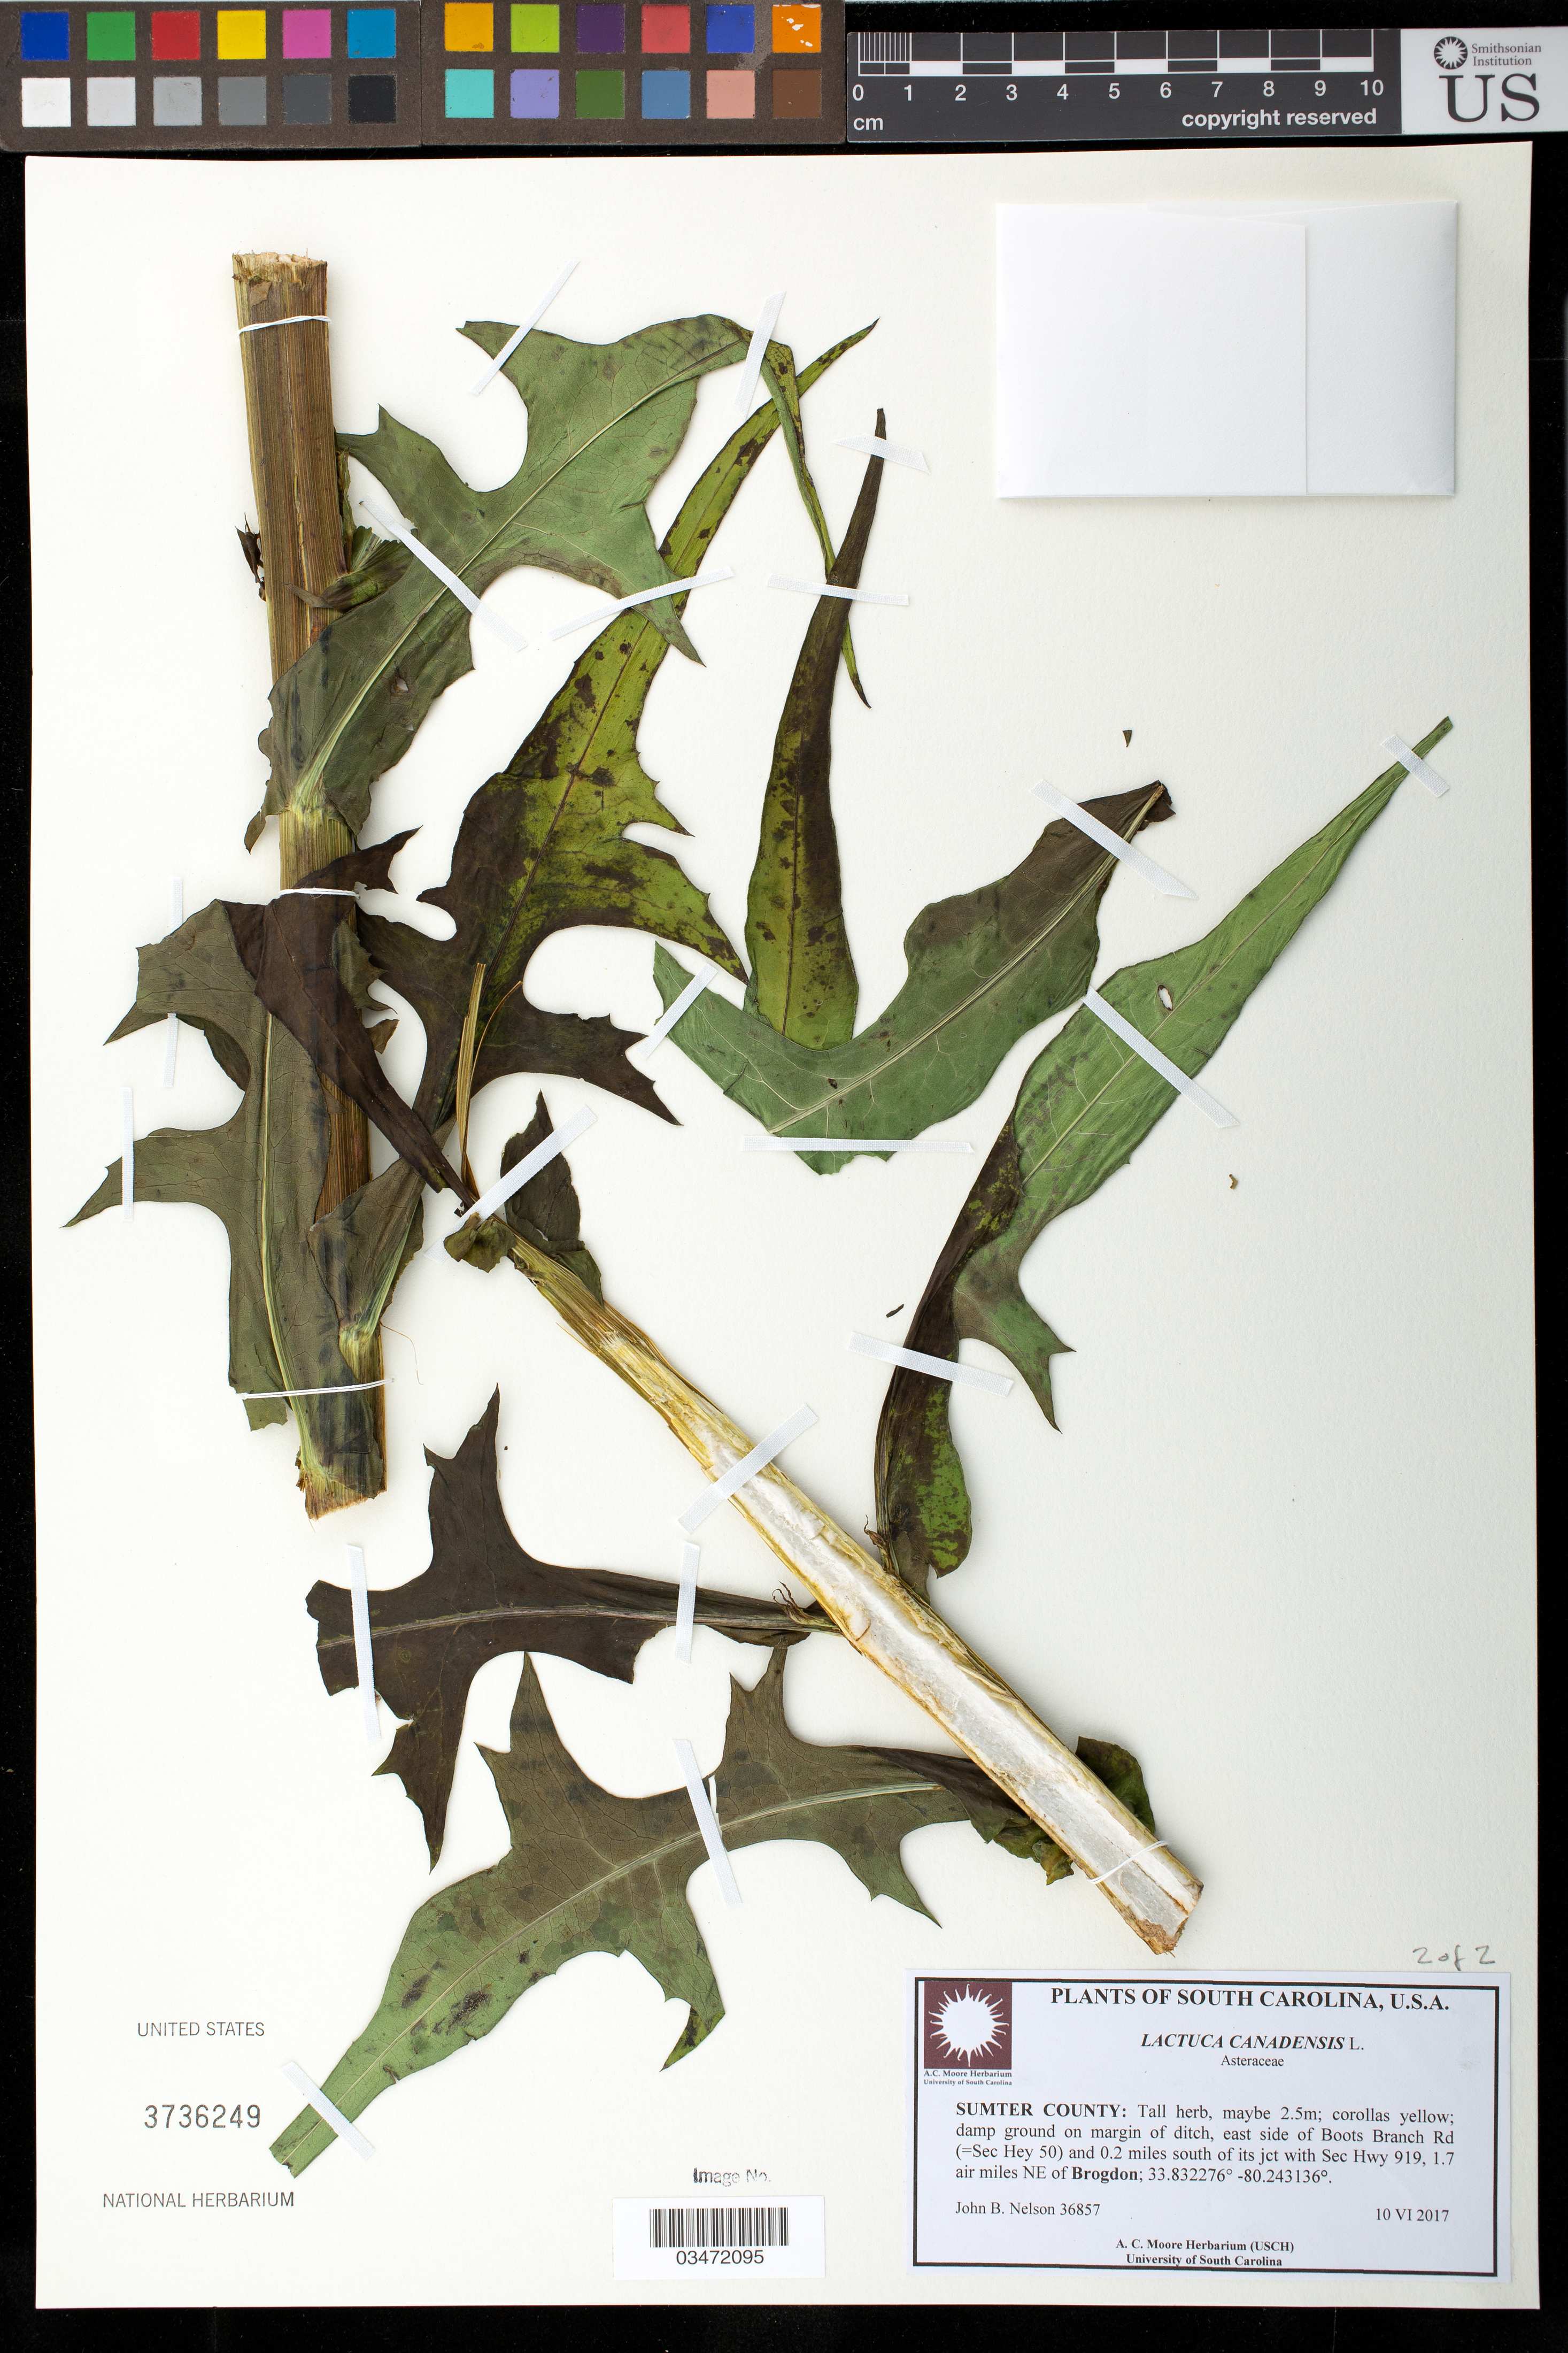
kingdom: Plantae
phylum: Tracheophyta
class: Magnoliopsida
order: Asterales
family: Asteraceae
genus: Lactuca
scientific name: Lactuca canadensis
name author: L.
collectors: J. Nelson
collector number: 36857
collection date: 2017-06-10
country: United States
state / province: South Carolina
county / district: Sumter County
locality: Boots Branch Road, east side (=Sec Hey 50) and 0.2 miles S of its jct with Sec Hwy 919, 1.7 air miels NE of Brogdon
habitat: Damp ground on margin of ditch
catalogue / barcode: US 3736249